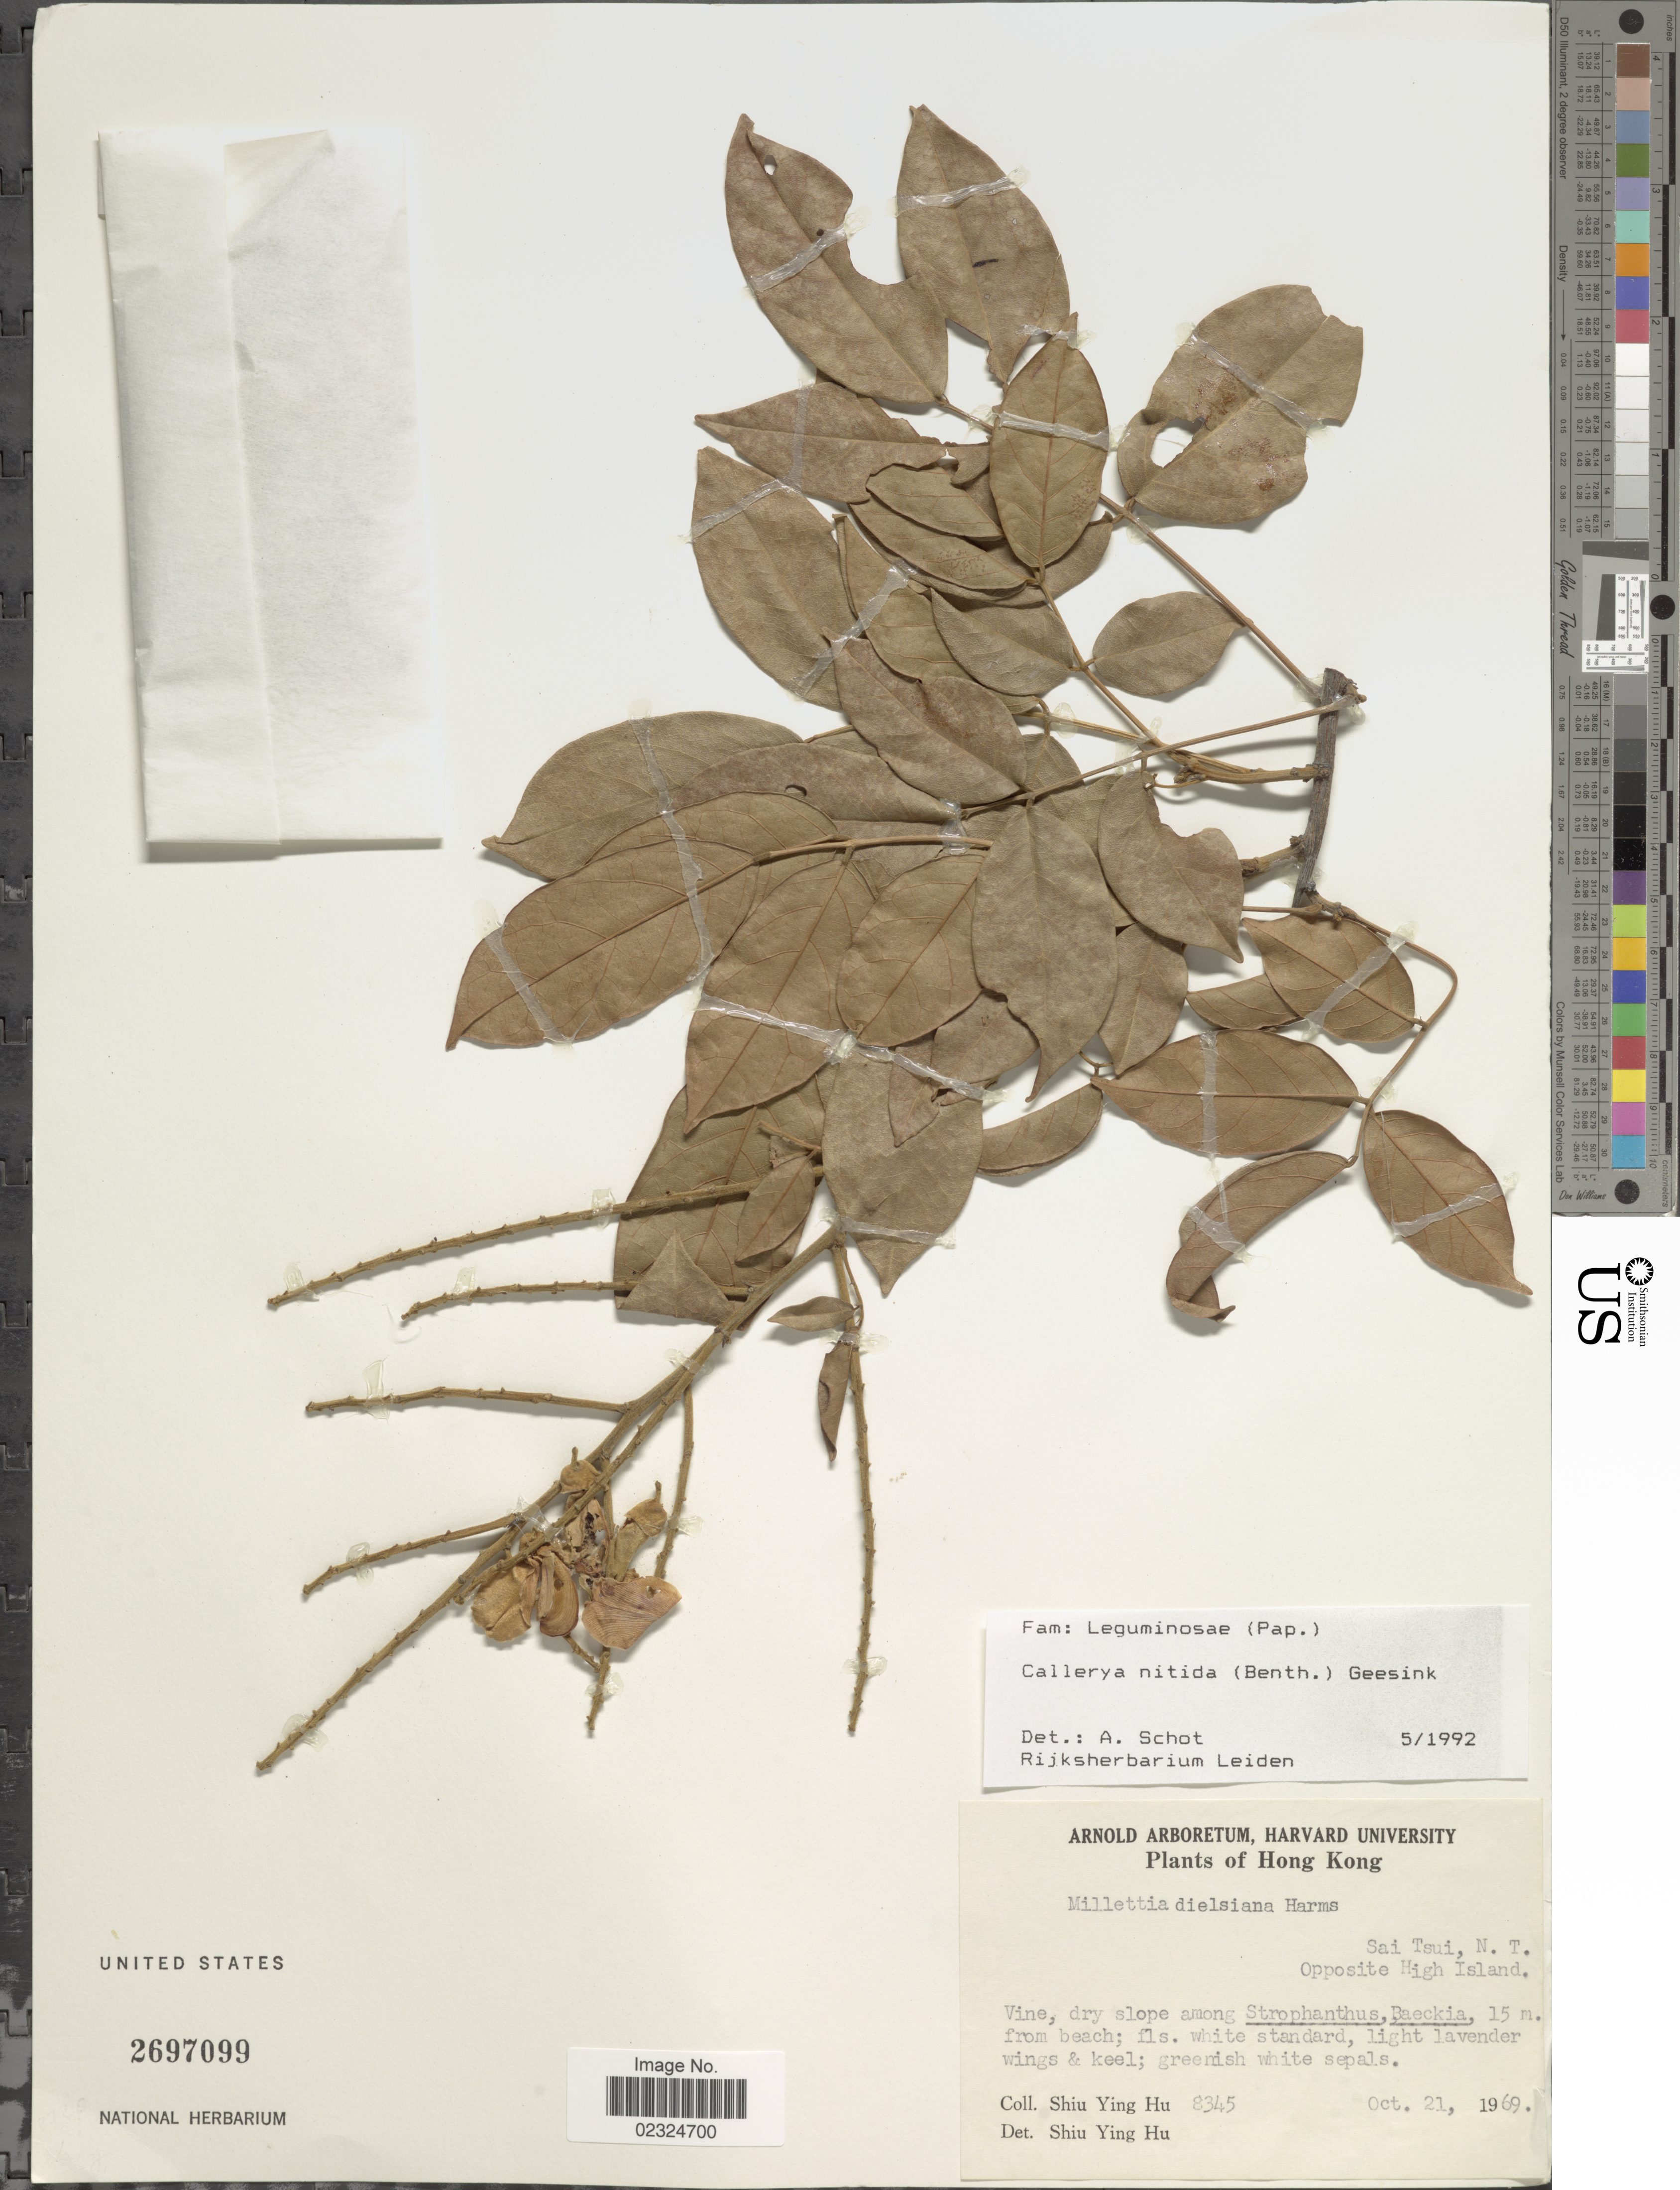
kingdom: Plantae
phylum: Tracheophyta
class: Magnoliopsida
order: Fabales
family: Fabaceae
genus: Callerya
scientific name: Callerya nitida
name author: (Benth.) R. Geesink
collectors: S. Y. Hu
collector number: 8345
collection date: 1969-10-21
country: China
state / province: Hong Kong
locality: Sai Tsui, N. T. Opposite High Island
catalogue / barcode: US 2697099